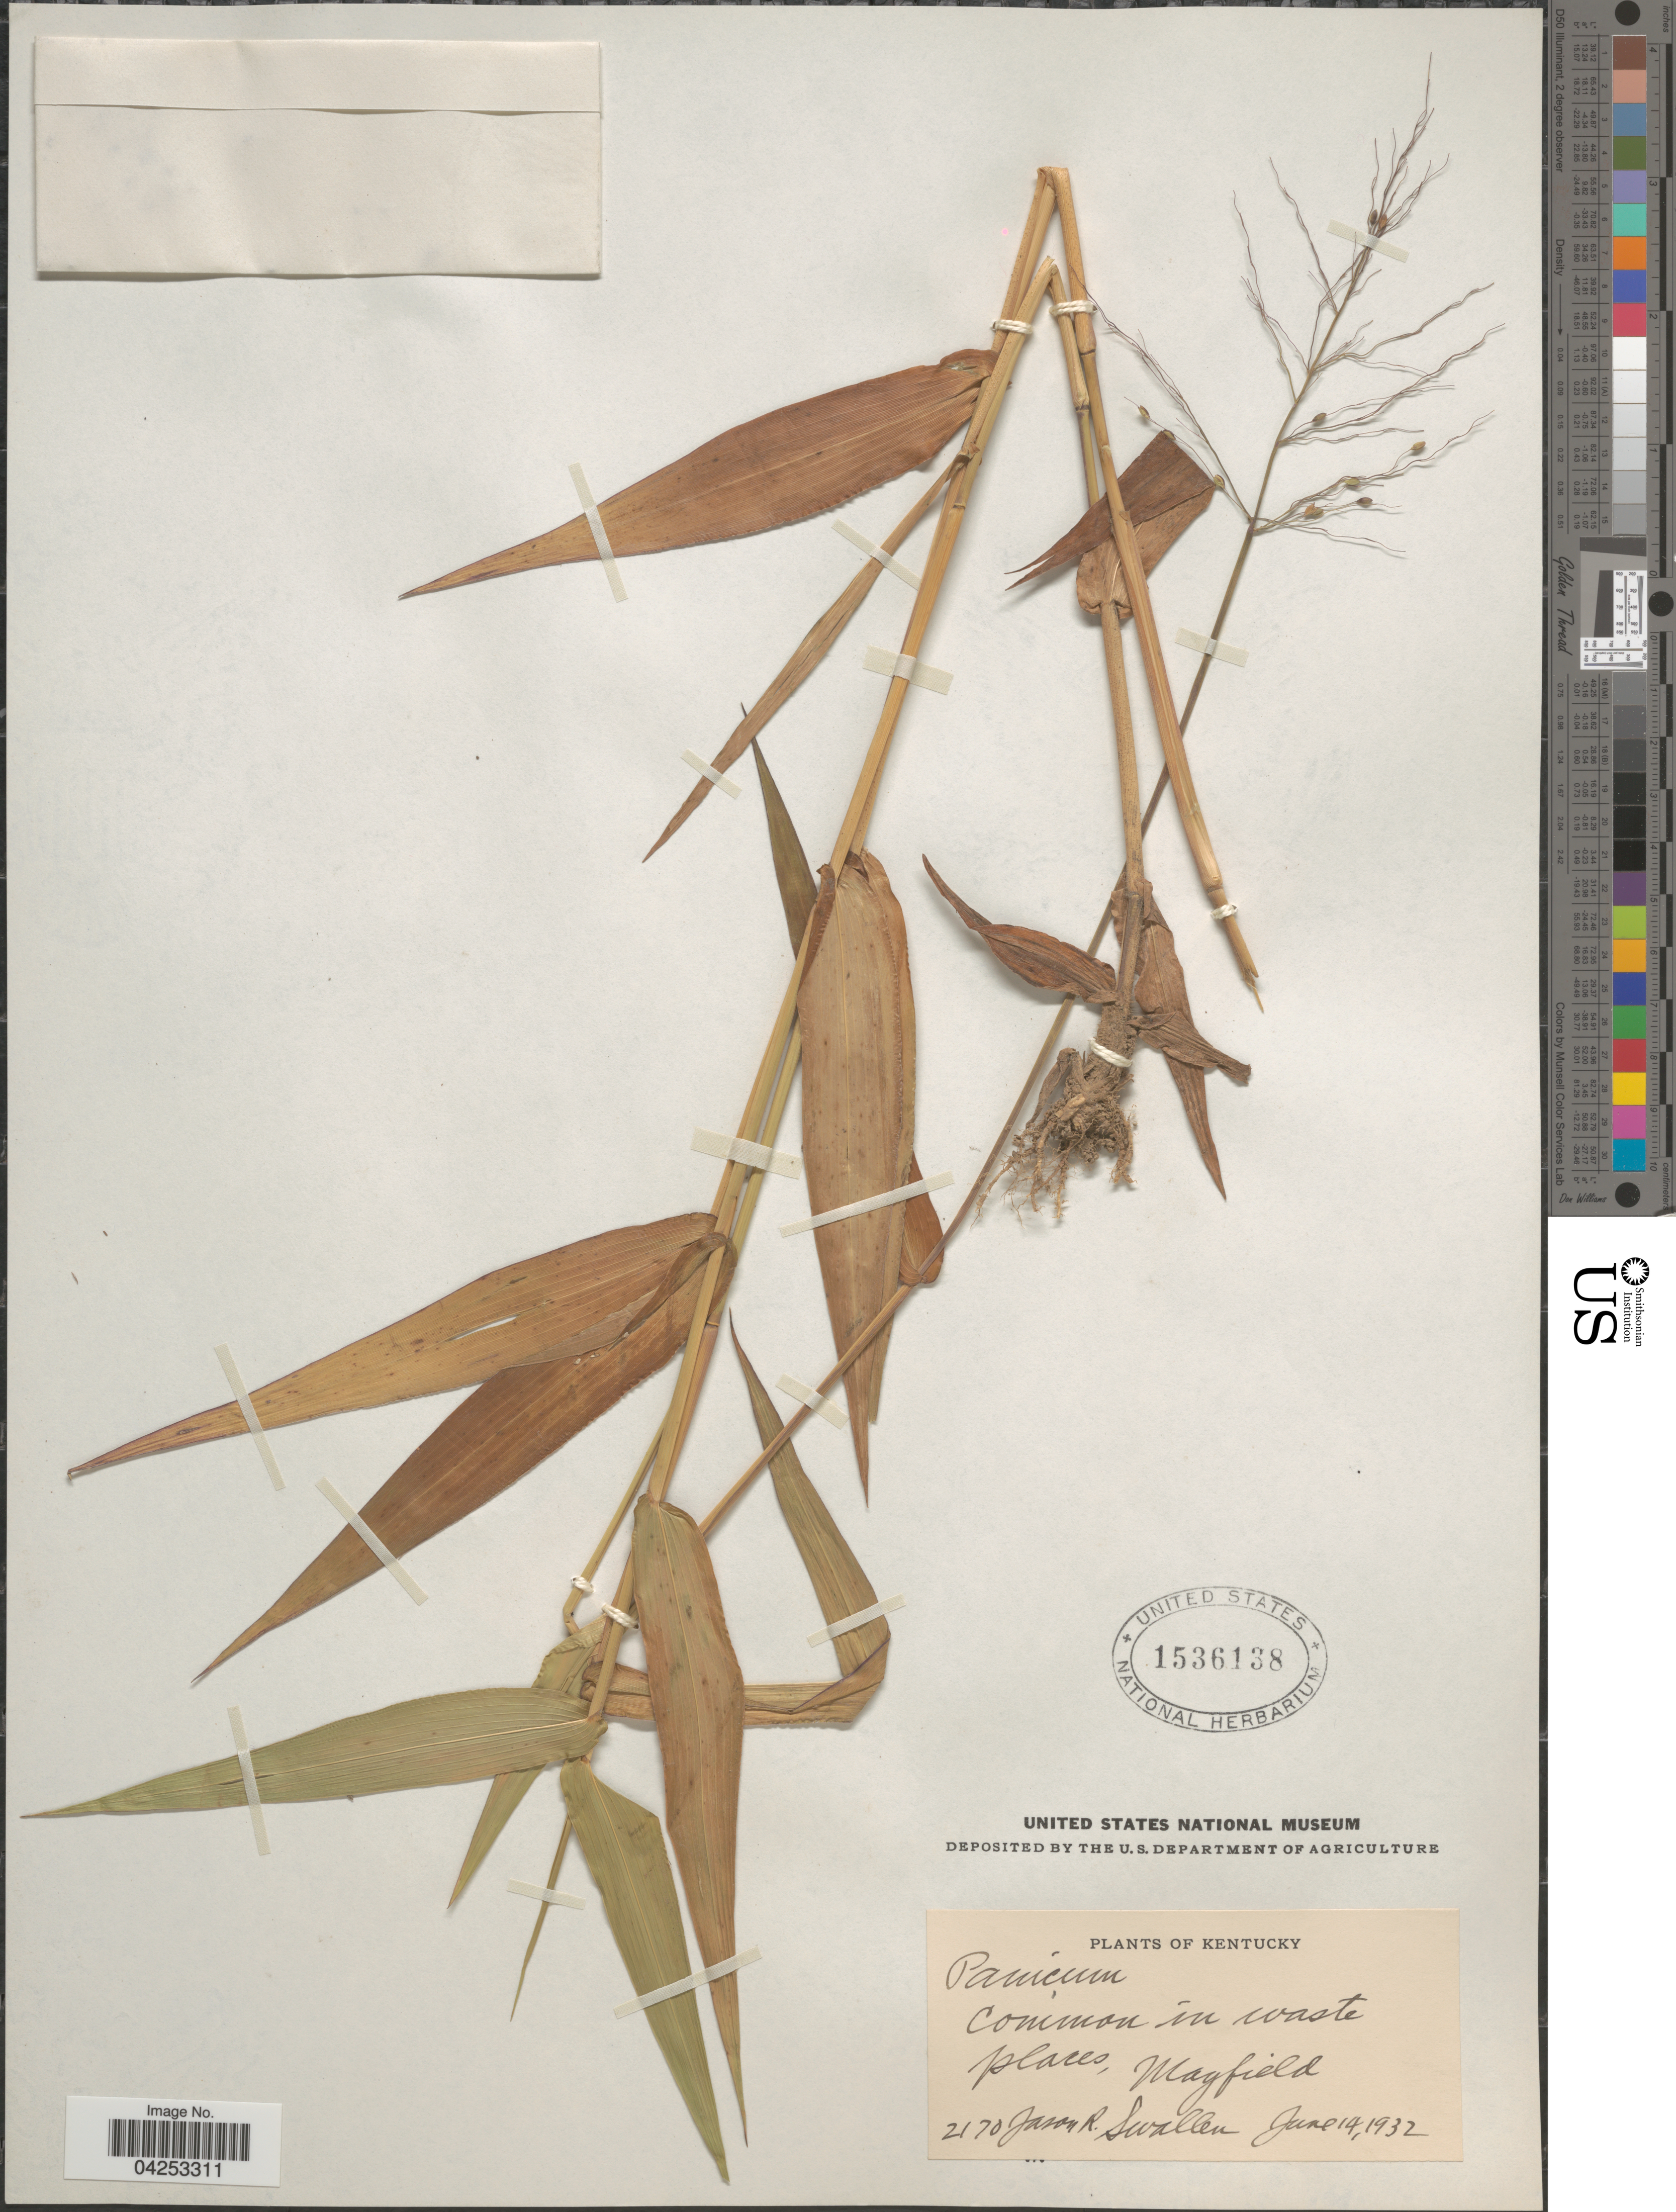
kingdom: Plantae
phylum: Tracheophyta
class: Liliopsida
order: Poales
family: Poaceae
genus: Dichanthelium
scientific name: Dichanthelium clandestinum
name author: (L.) Gould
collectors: J. R. Swallen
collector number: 2170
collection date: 1932-06-14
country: United States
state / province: Kentucky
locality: Mayfield.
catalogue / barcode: US 1536138